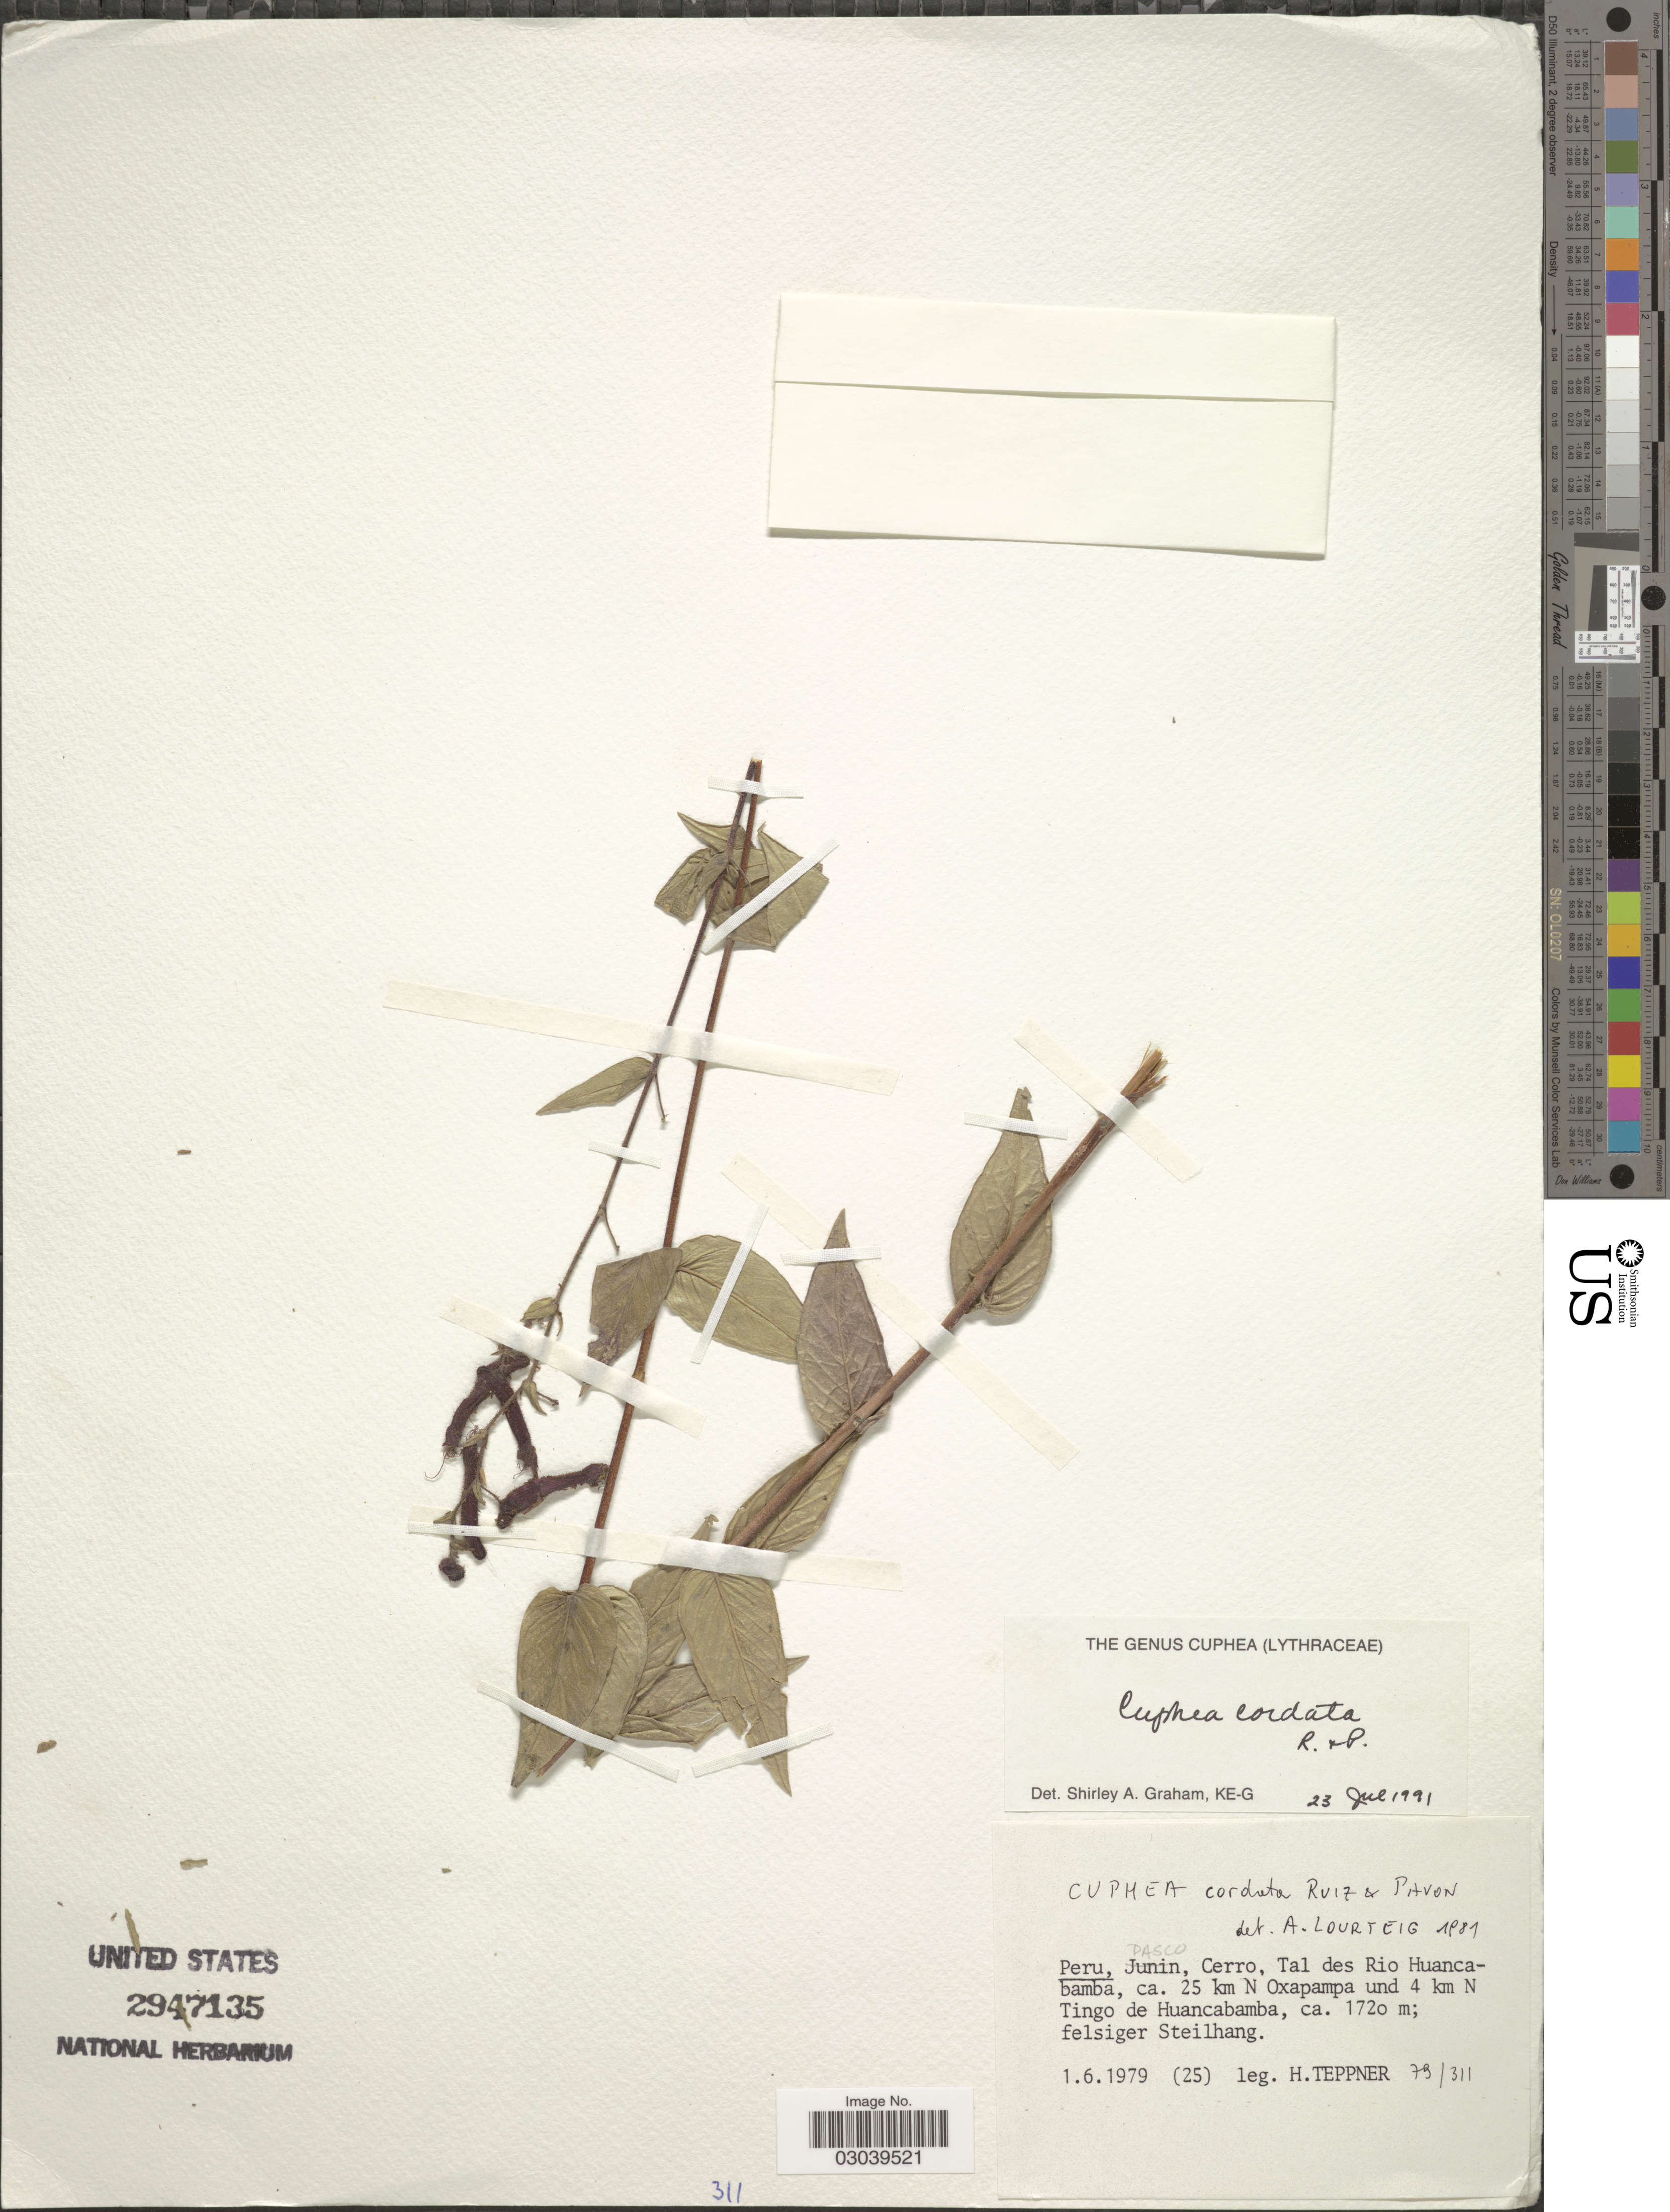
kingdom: Plantae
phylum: Tracheophyta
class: Magnoliopsida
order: Myrtales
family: Lythraceae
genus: Cuphea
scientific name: Cuphea cordata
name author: Ruiz & Pav.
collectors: H. Teppner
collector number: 79/311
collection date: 1979-06-01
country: Peru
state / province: Pasco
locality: Cerro, Tal des Rio Huancabamba, ca. 25 km N Oxapampa und 4 km N Tingo de Huancabamba.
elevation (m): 1720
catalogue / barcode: US 2947135